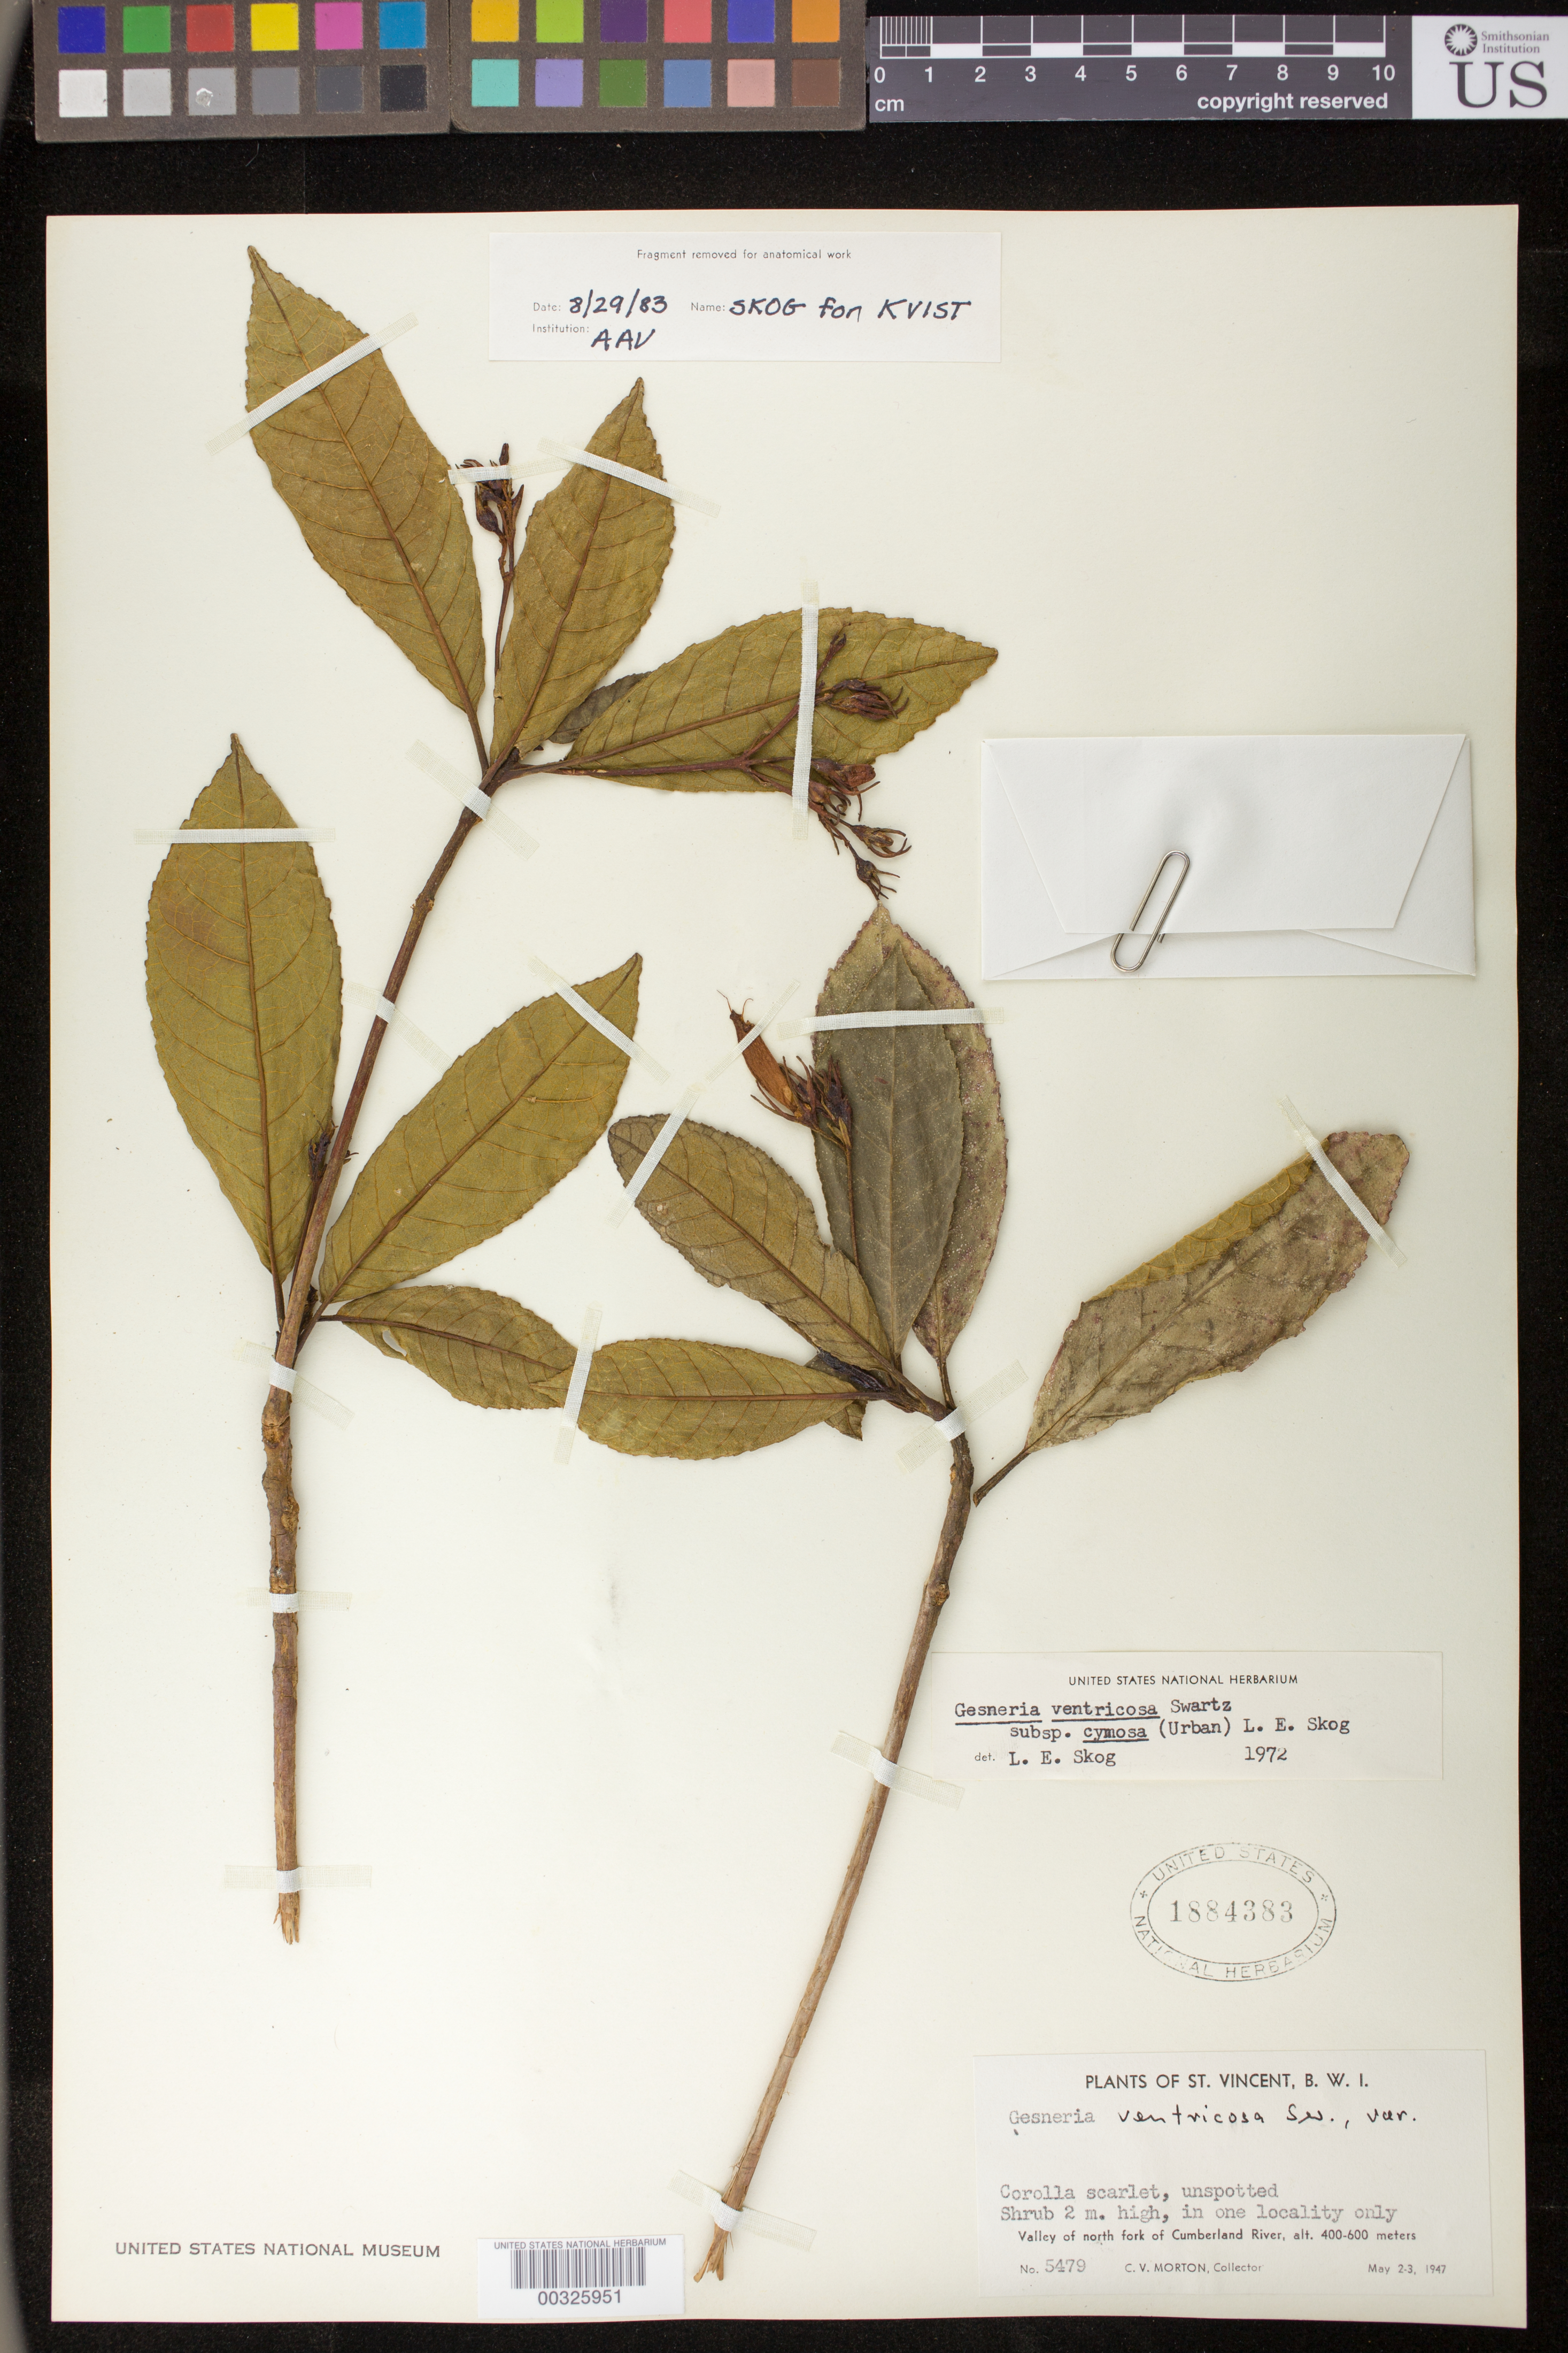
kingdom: Plantae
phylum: Tracheophyta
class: Magnoliopsida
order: Lamiales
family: Gesneriaceae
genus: Gesneria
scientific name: Gesneria ventricosa subsp. cymosa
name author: (Urb.) L.E. Skog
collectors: C. V. Morton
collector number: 5479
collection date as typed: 2-3 May 1947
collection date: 1947-05-02/1947-05-03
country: St. Vincent - Grenadines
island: St. Vincent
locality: Valley of north fork of Cumberland River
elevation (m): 400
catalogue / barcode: US 1884383